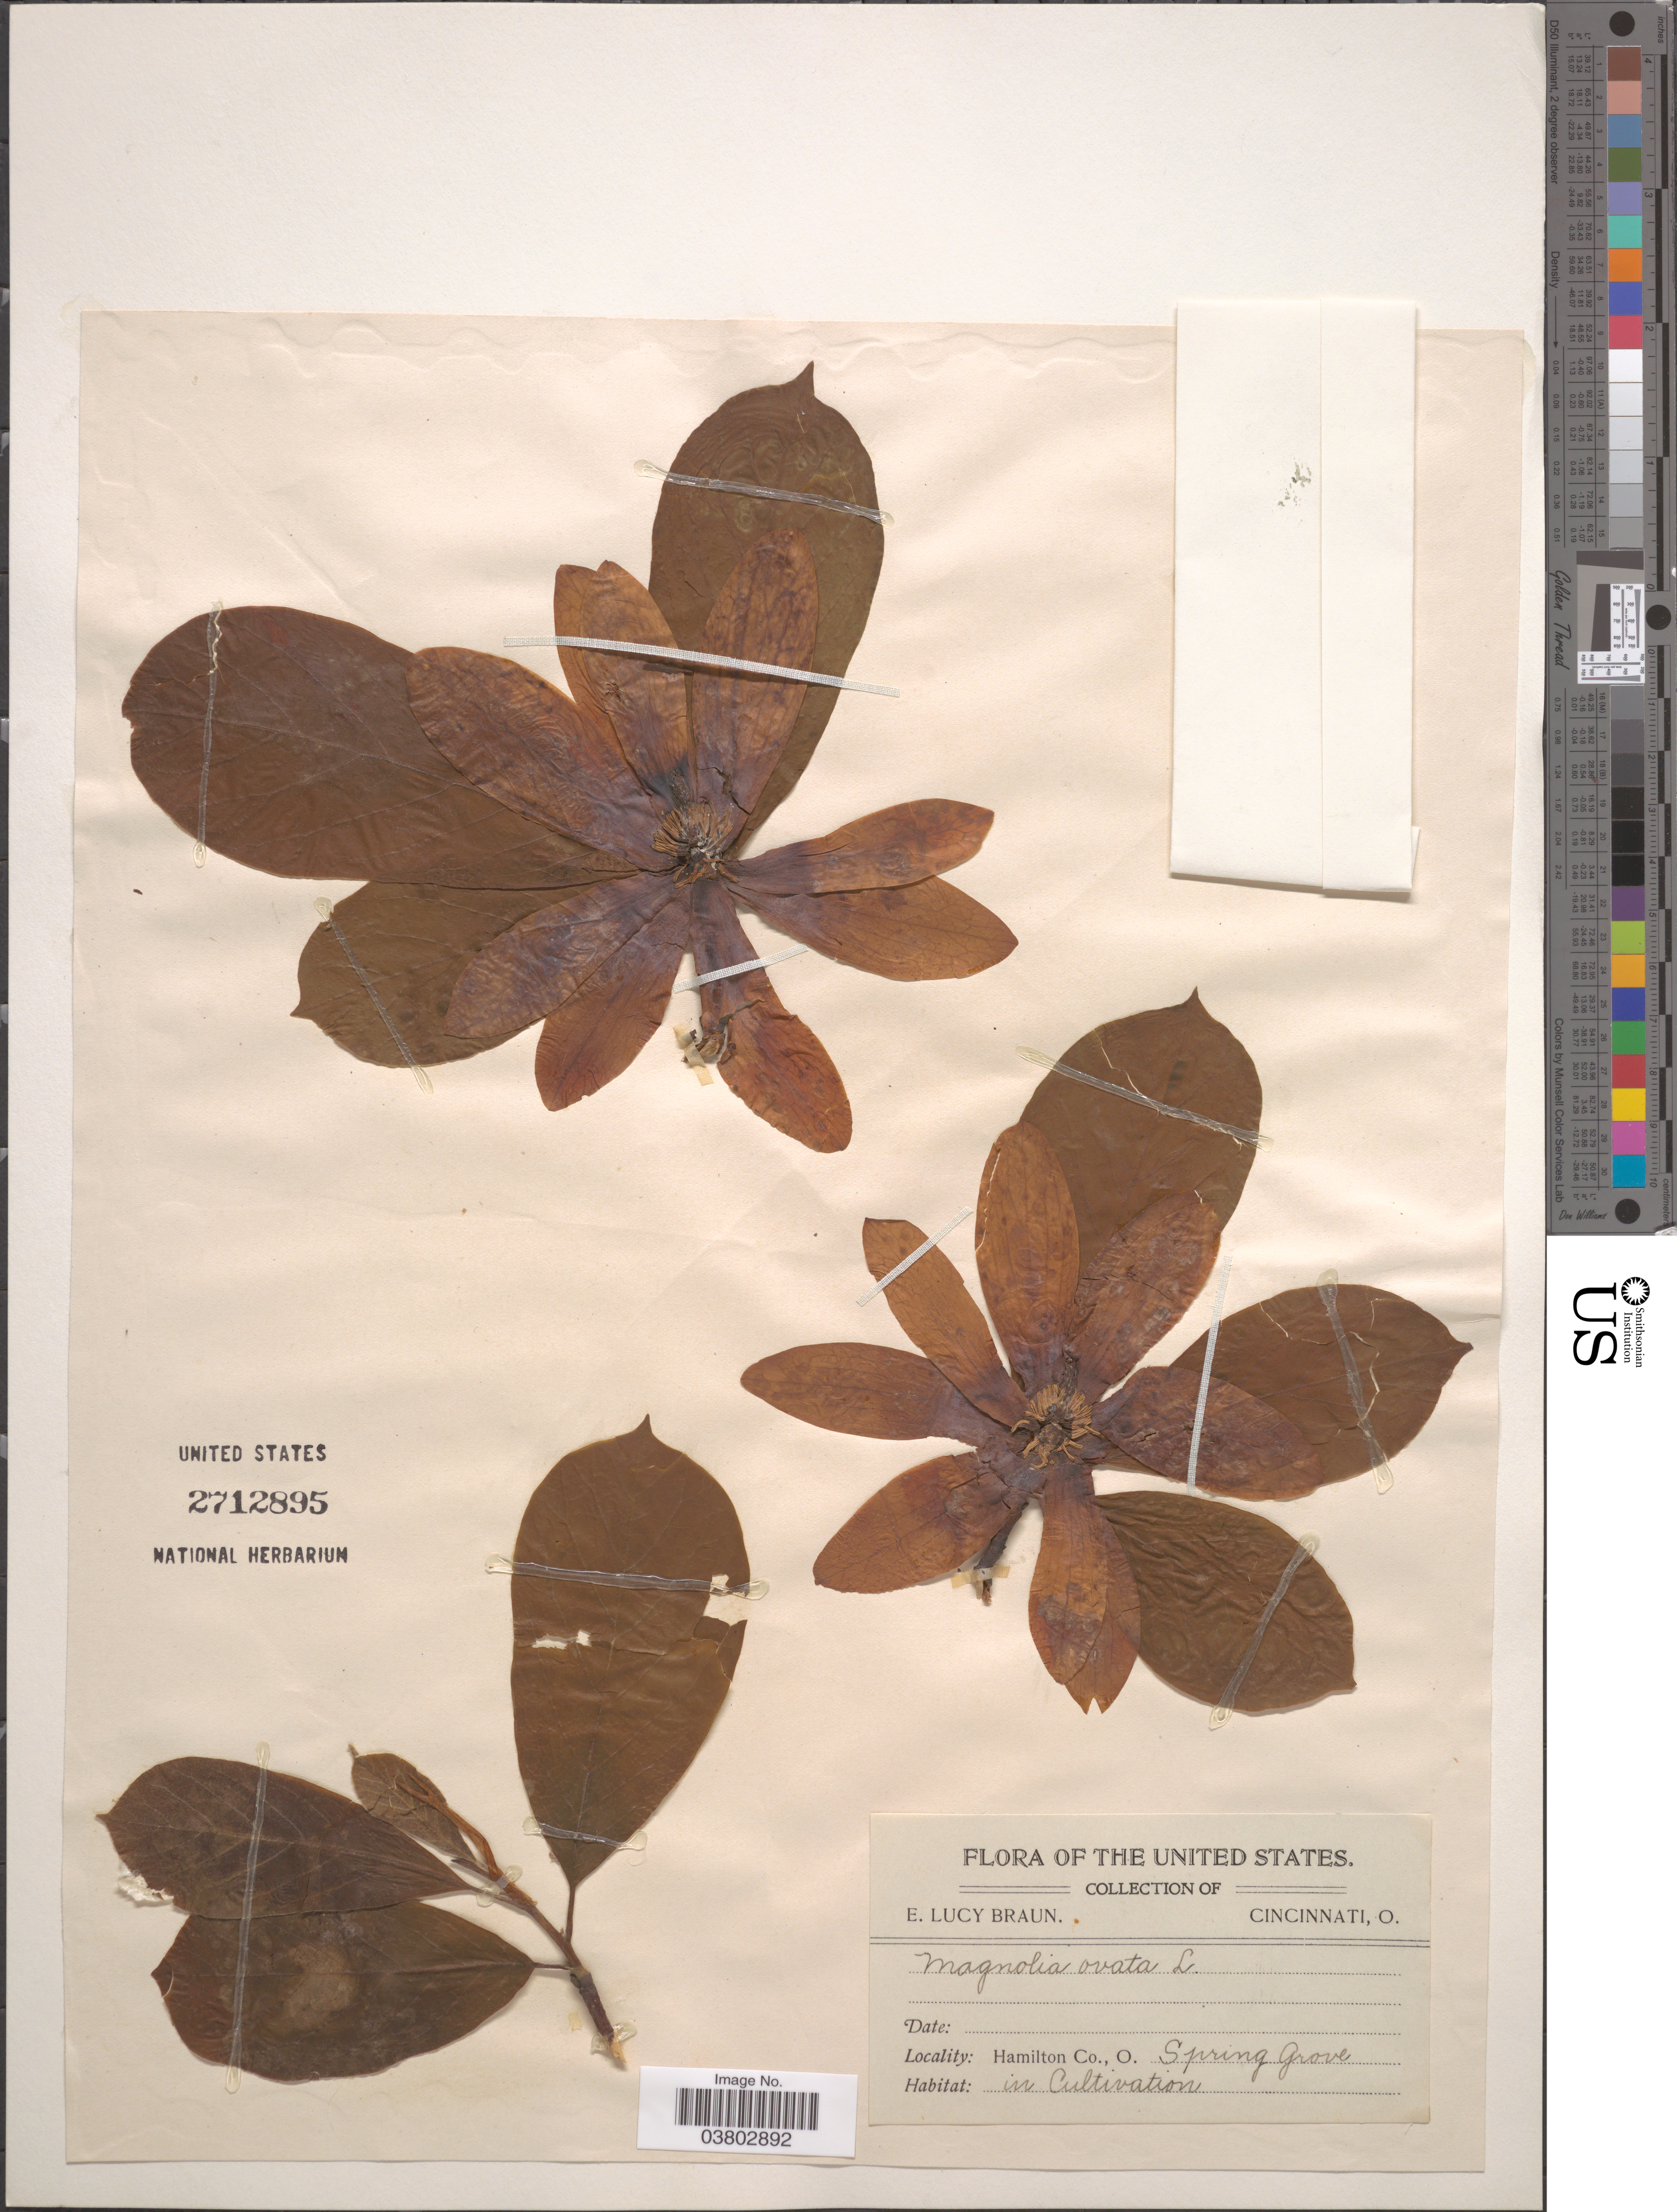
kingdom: Plantae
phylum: Tracheophyta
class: Magnoliopsida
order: Magnoliales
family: Magnoliaceae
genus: Magnolia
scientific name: Magnolia obovata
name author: Thunb.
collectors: E. L. Braun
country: United States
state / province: Ohio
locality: Hamilton Co., Spring Grove.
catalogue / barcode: US 2712895